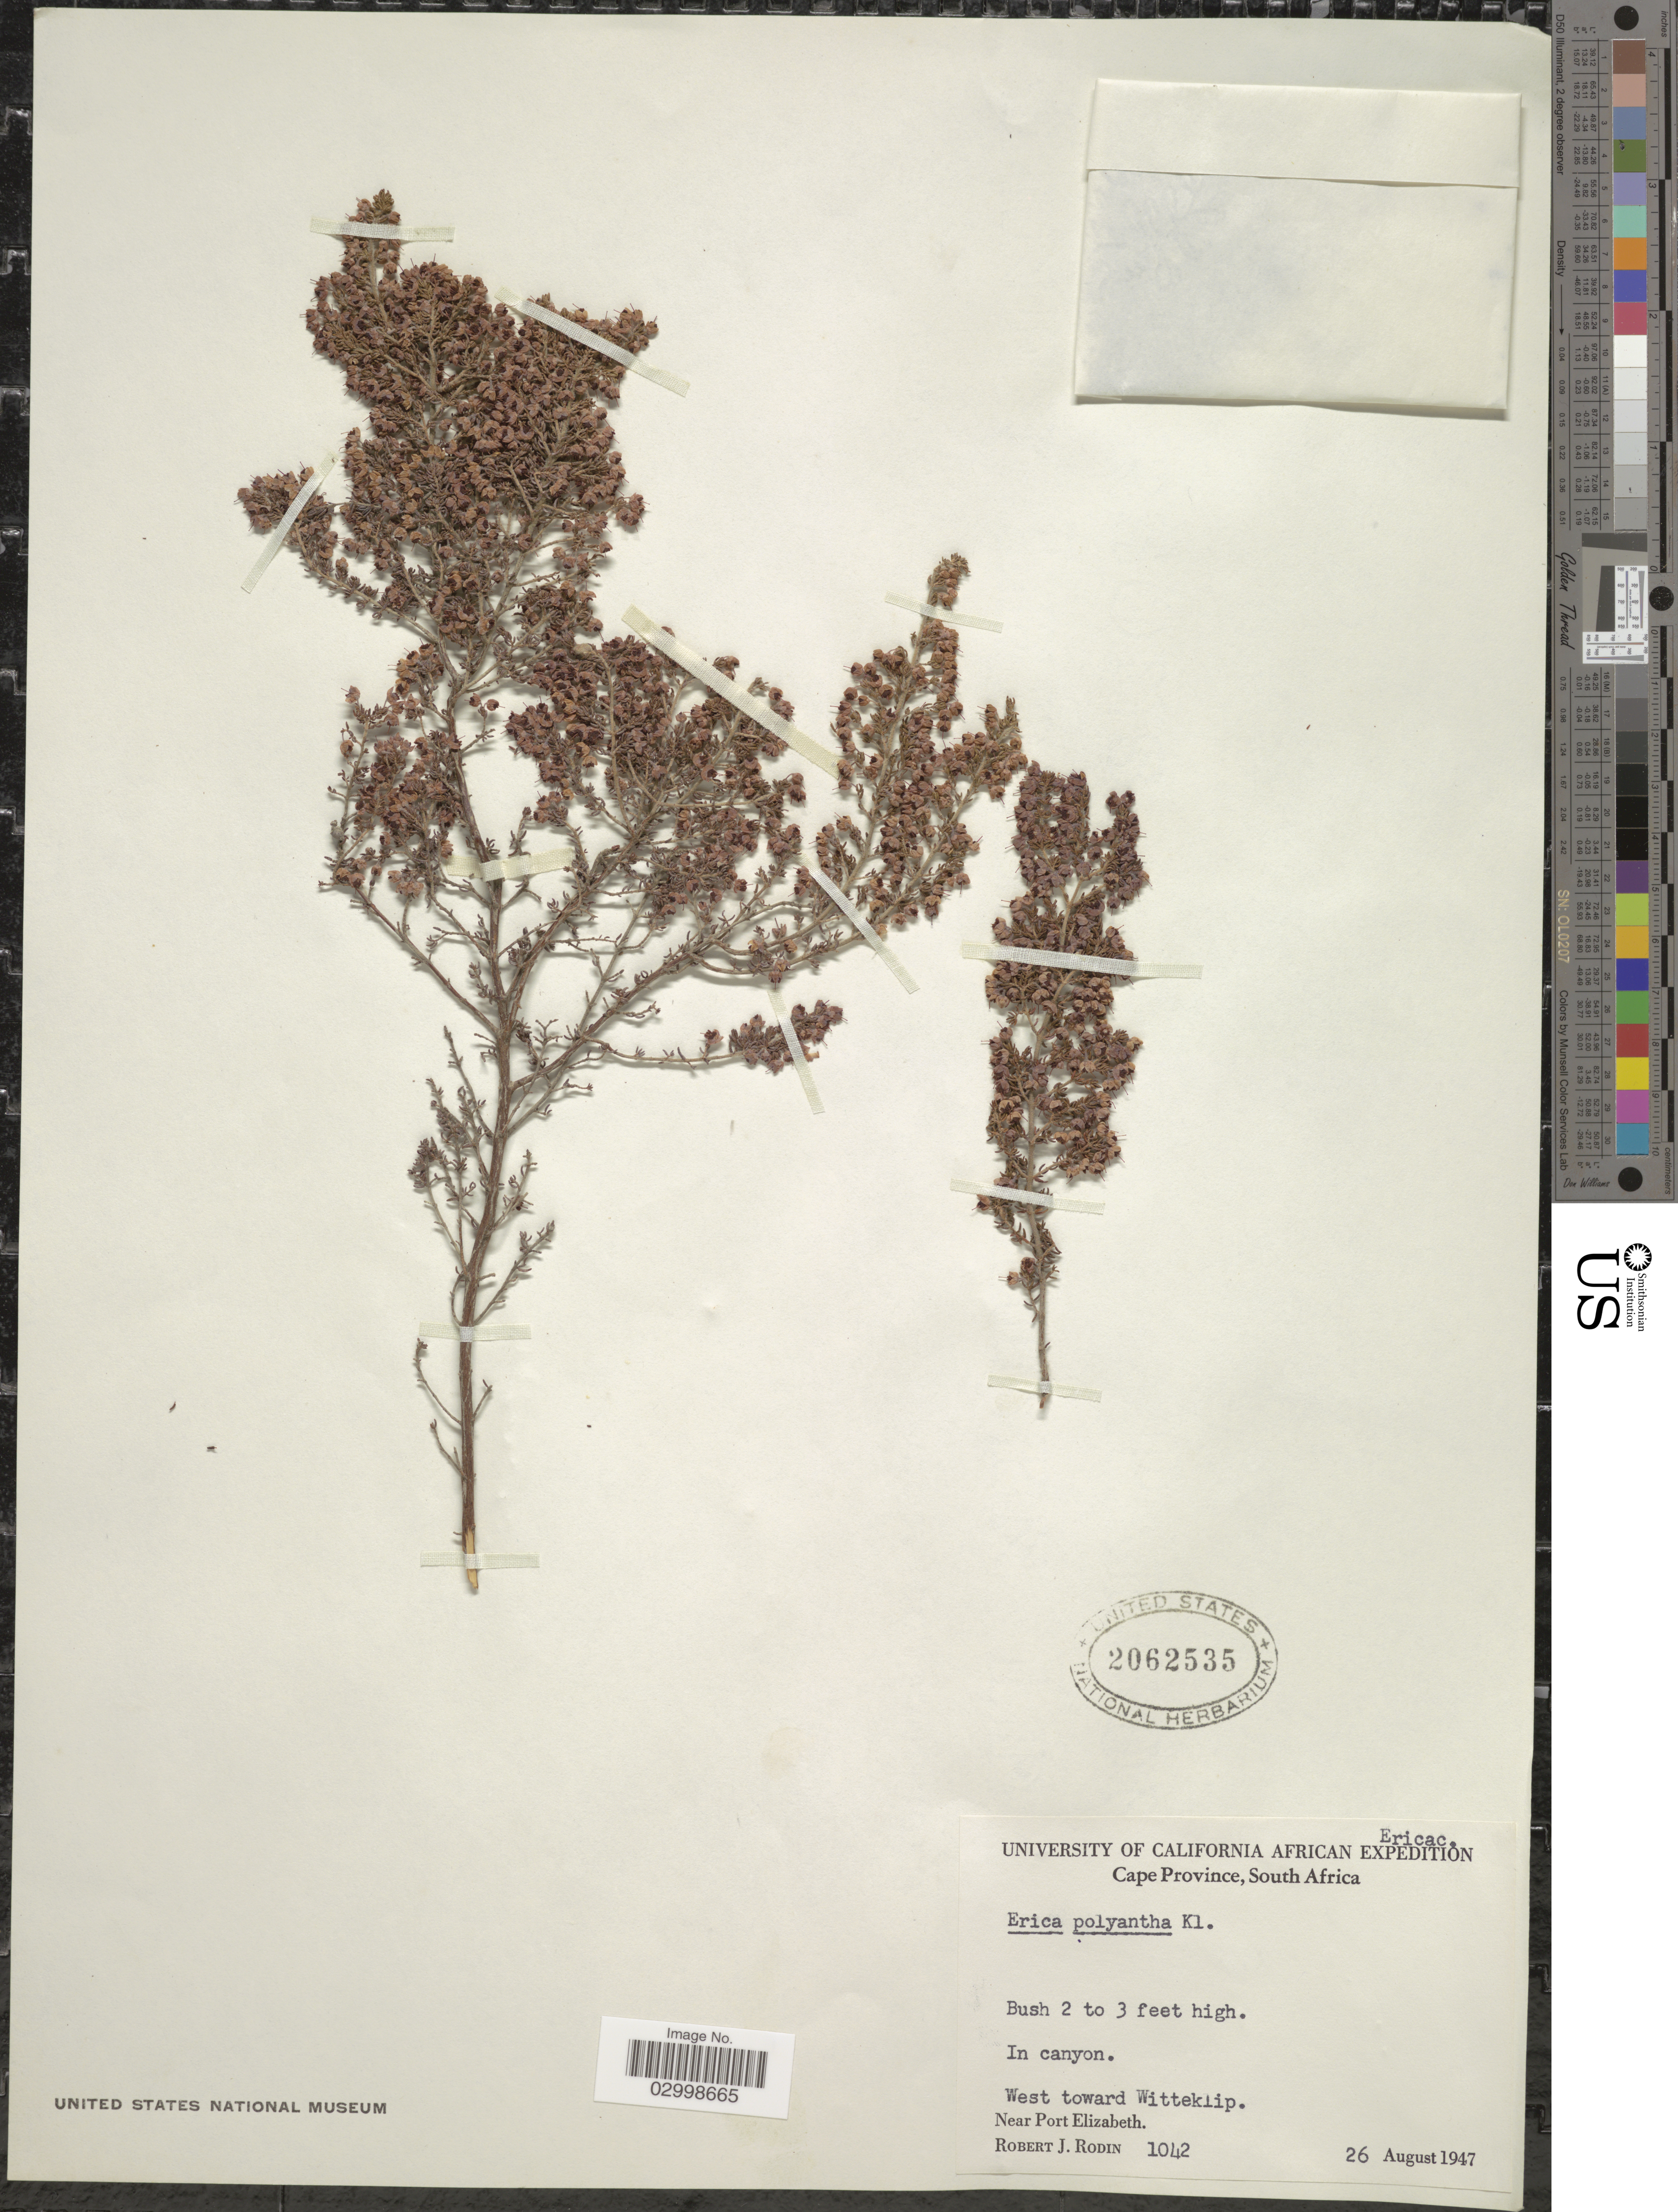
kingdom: Plantae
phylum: Tracheophyta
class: Magnoliopsida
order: Ericales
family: Ericaceae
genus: Erica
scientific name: Erica polyantha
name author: Klotzsch ex Benth.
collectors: R. J. Rodin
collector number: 1042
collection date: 1947-08-26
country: South Africa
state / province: Eastern Cape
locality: In canyon. West toward Witteklip. Near Port Elizabeth.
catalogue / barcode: US 2062535